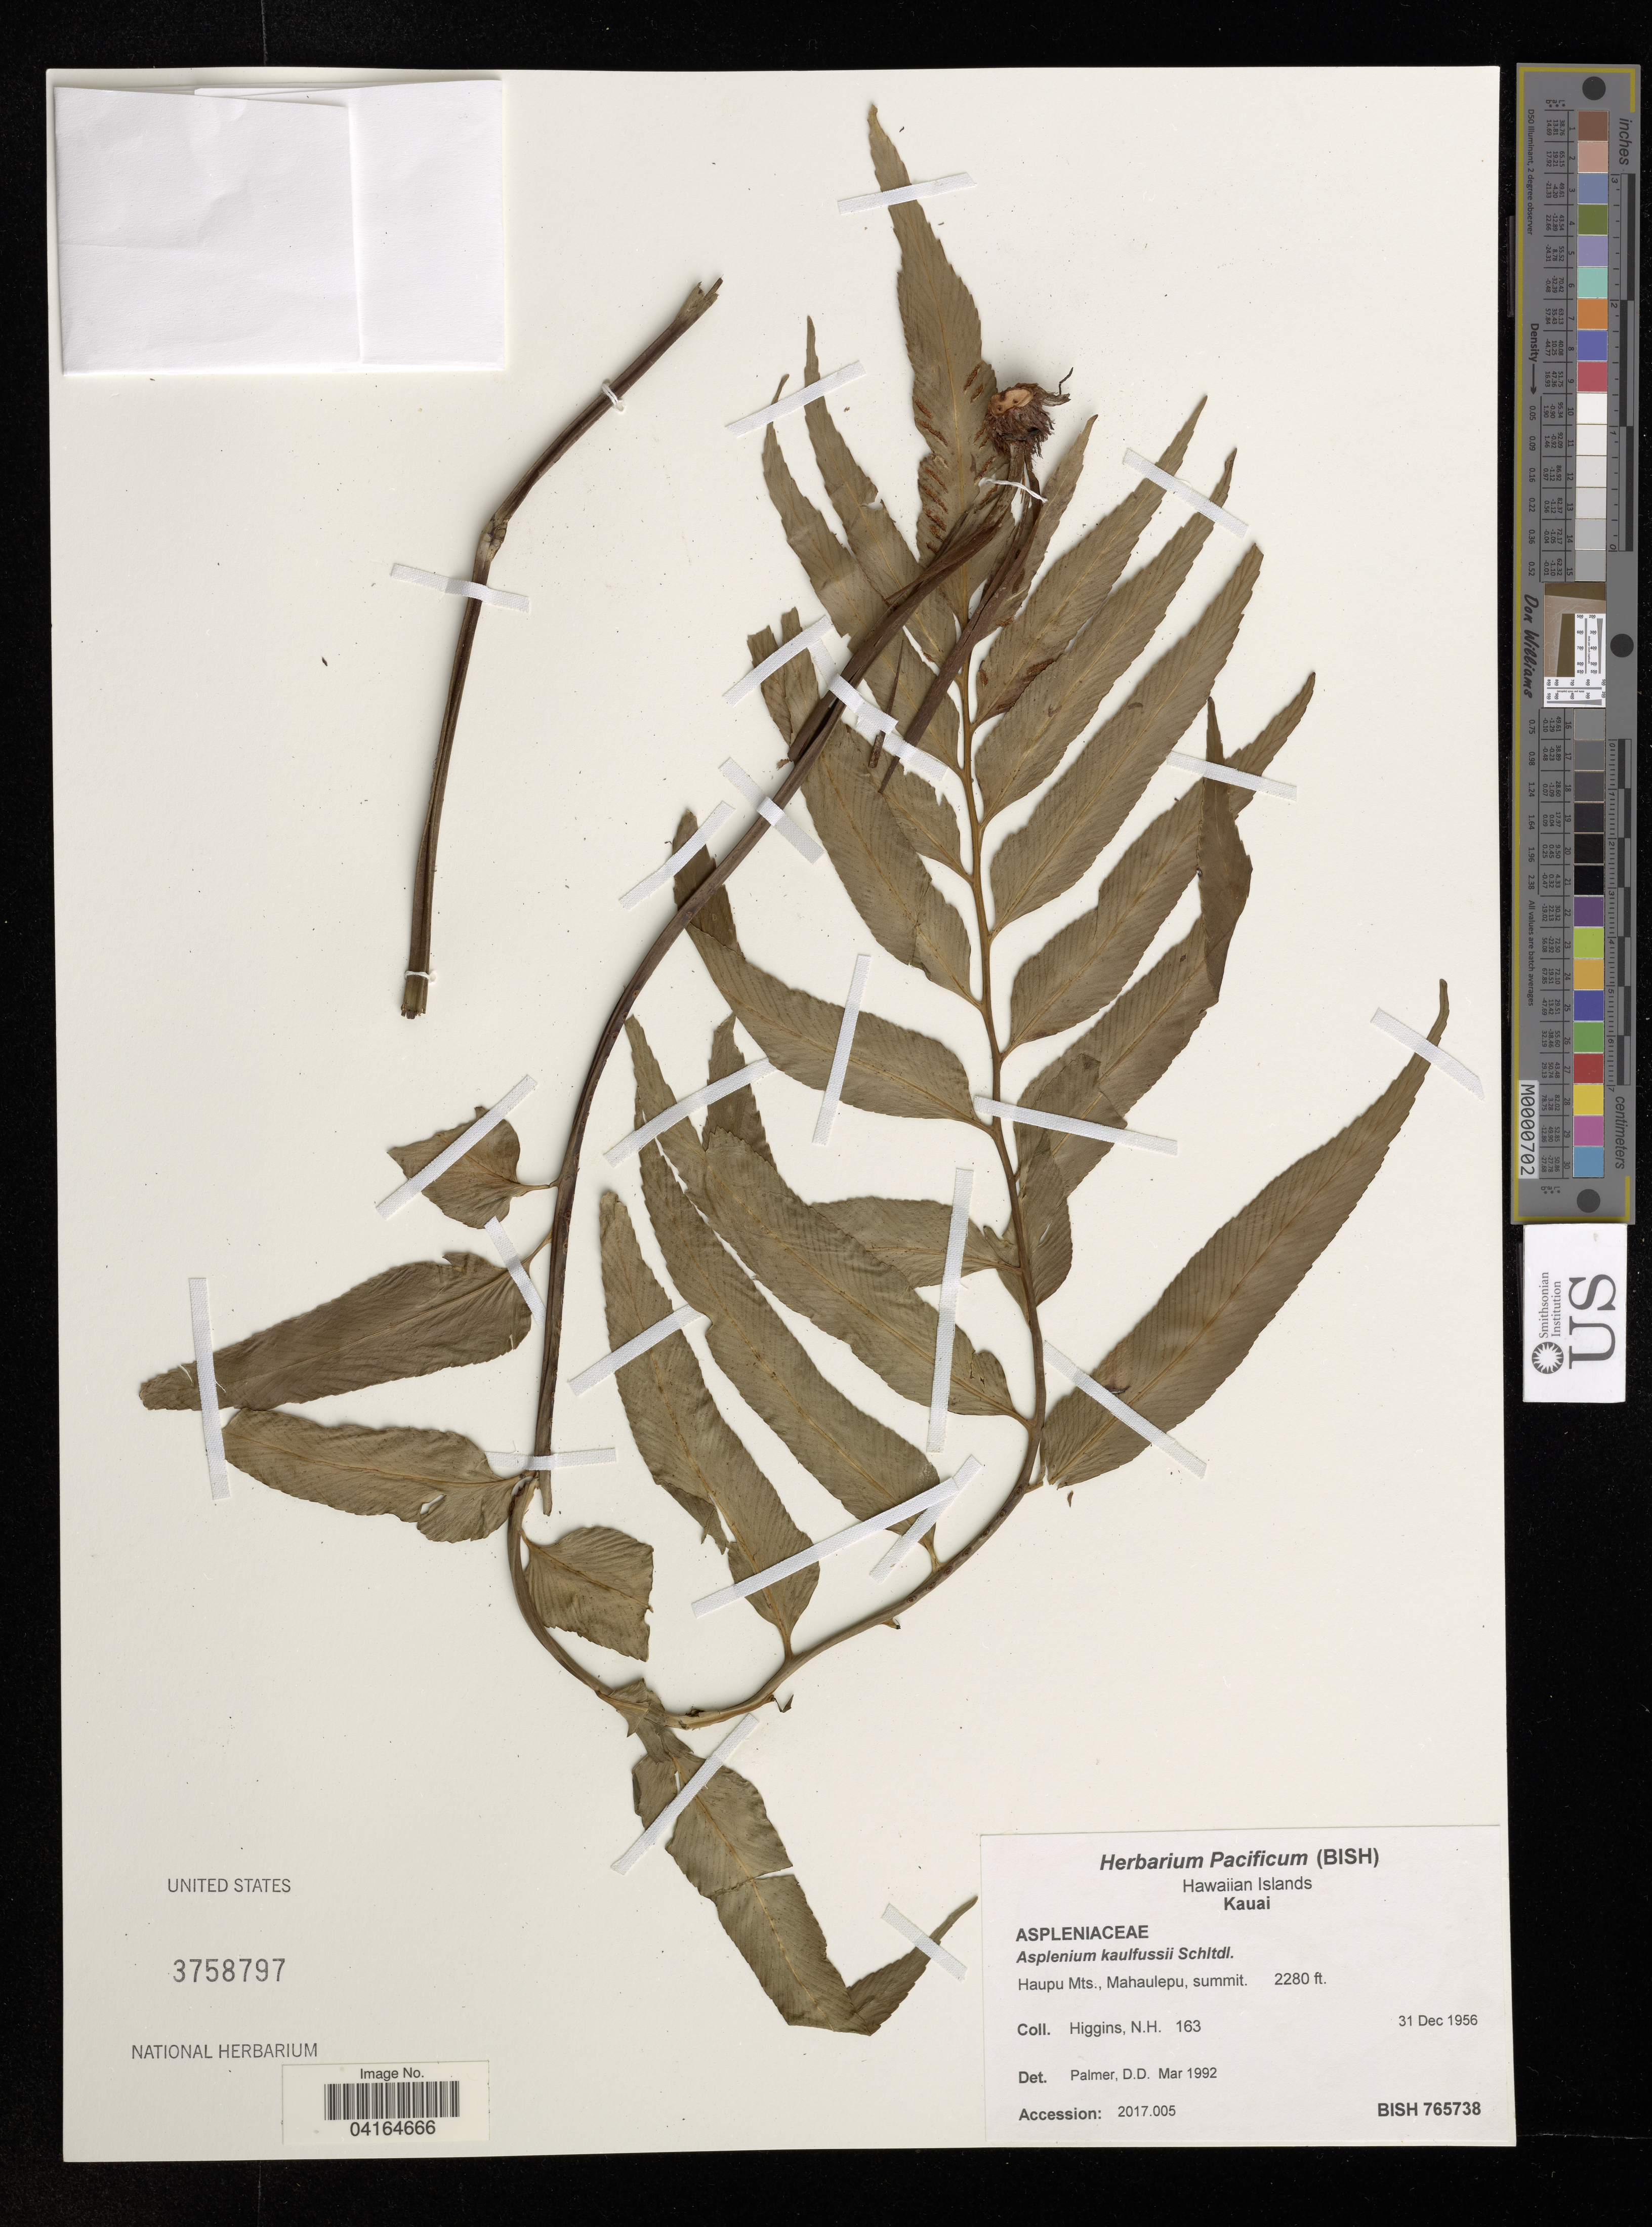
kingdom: Plantae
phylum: Tracheophyta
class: Polypodiopsida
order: Polypodiales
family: Aspleniaceae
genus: Asplenium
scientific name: Asplenium kaulfussii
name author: Schltdl.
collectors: N. Higgins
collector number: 163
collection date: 1956-12-31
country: United States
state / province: Hawaii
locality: Hawaiian Islands. Kauai. Haupu Mts., Mahaulepu, summit.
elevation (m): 695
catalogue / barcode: US 3758797